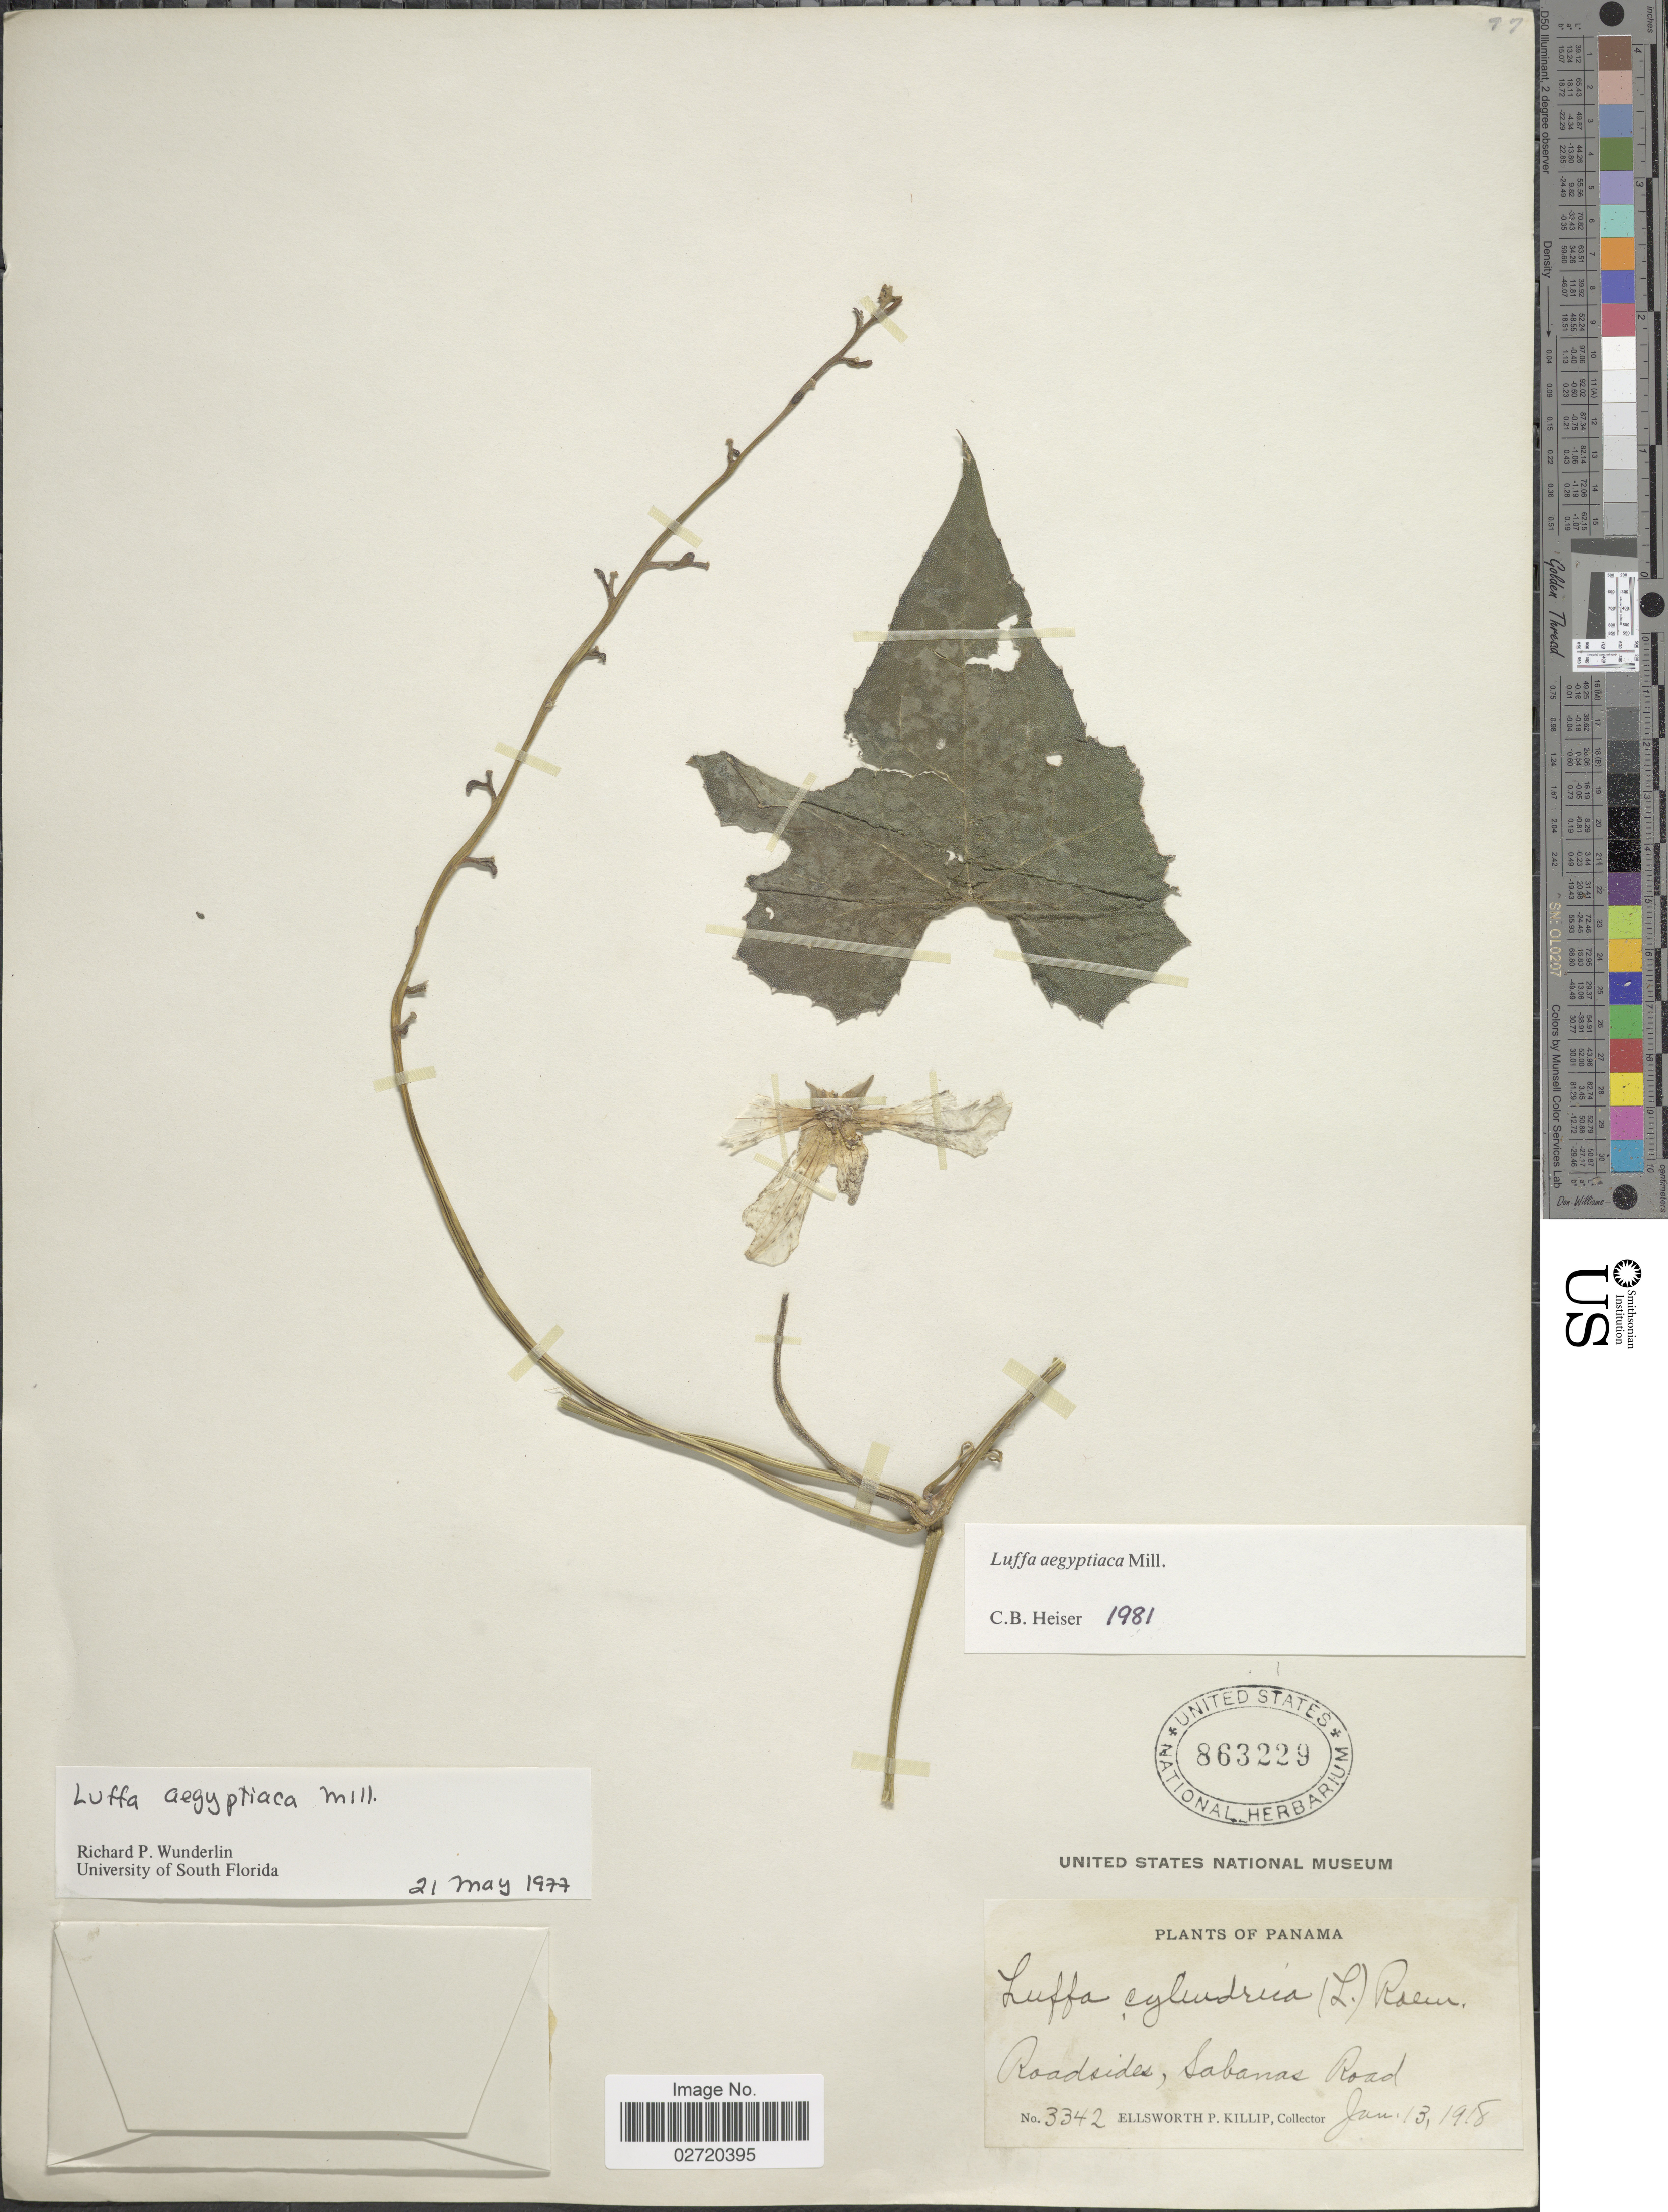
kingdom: Plantae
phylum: Tracheophyta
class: Magnoliopsida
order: Cucurbitales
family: Cucurbitaceae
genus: Luffa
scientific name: Luffa aegyptiaca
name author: Mill.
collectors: E. P. Killip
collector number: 3342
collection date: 1918-01-13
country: Panama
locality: Roadside, Sabanas Road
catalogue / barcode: US 863229